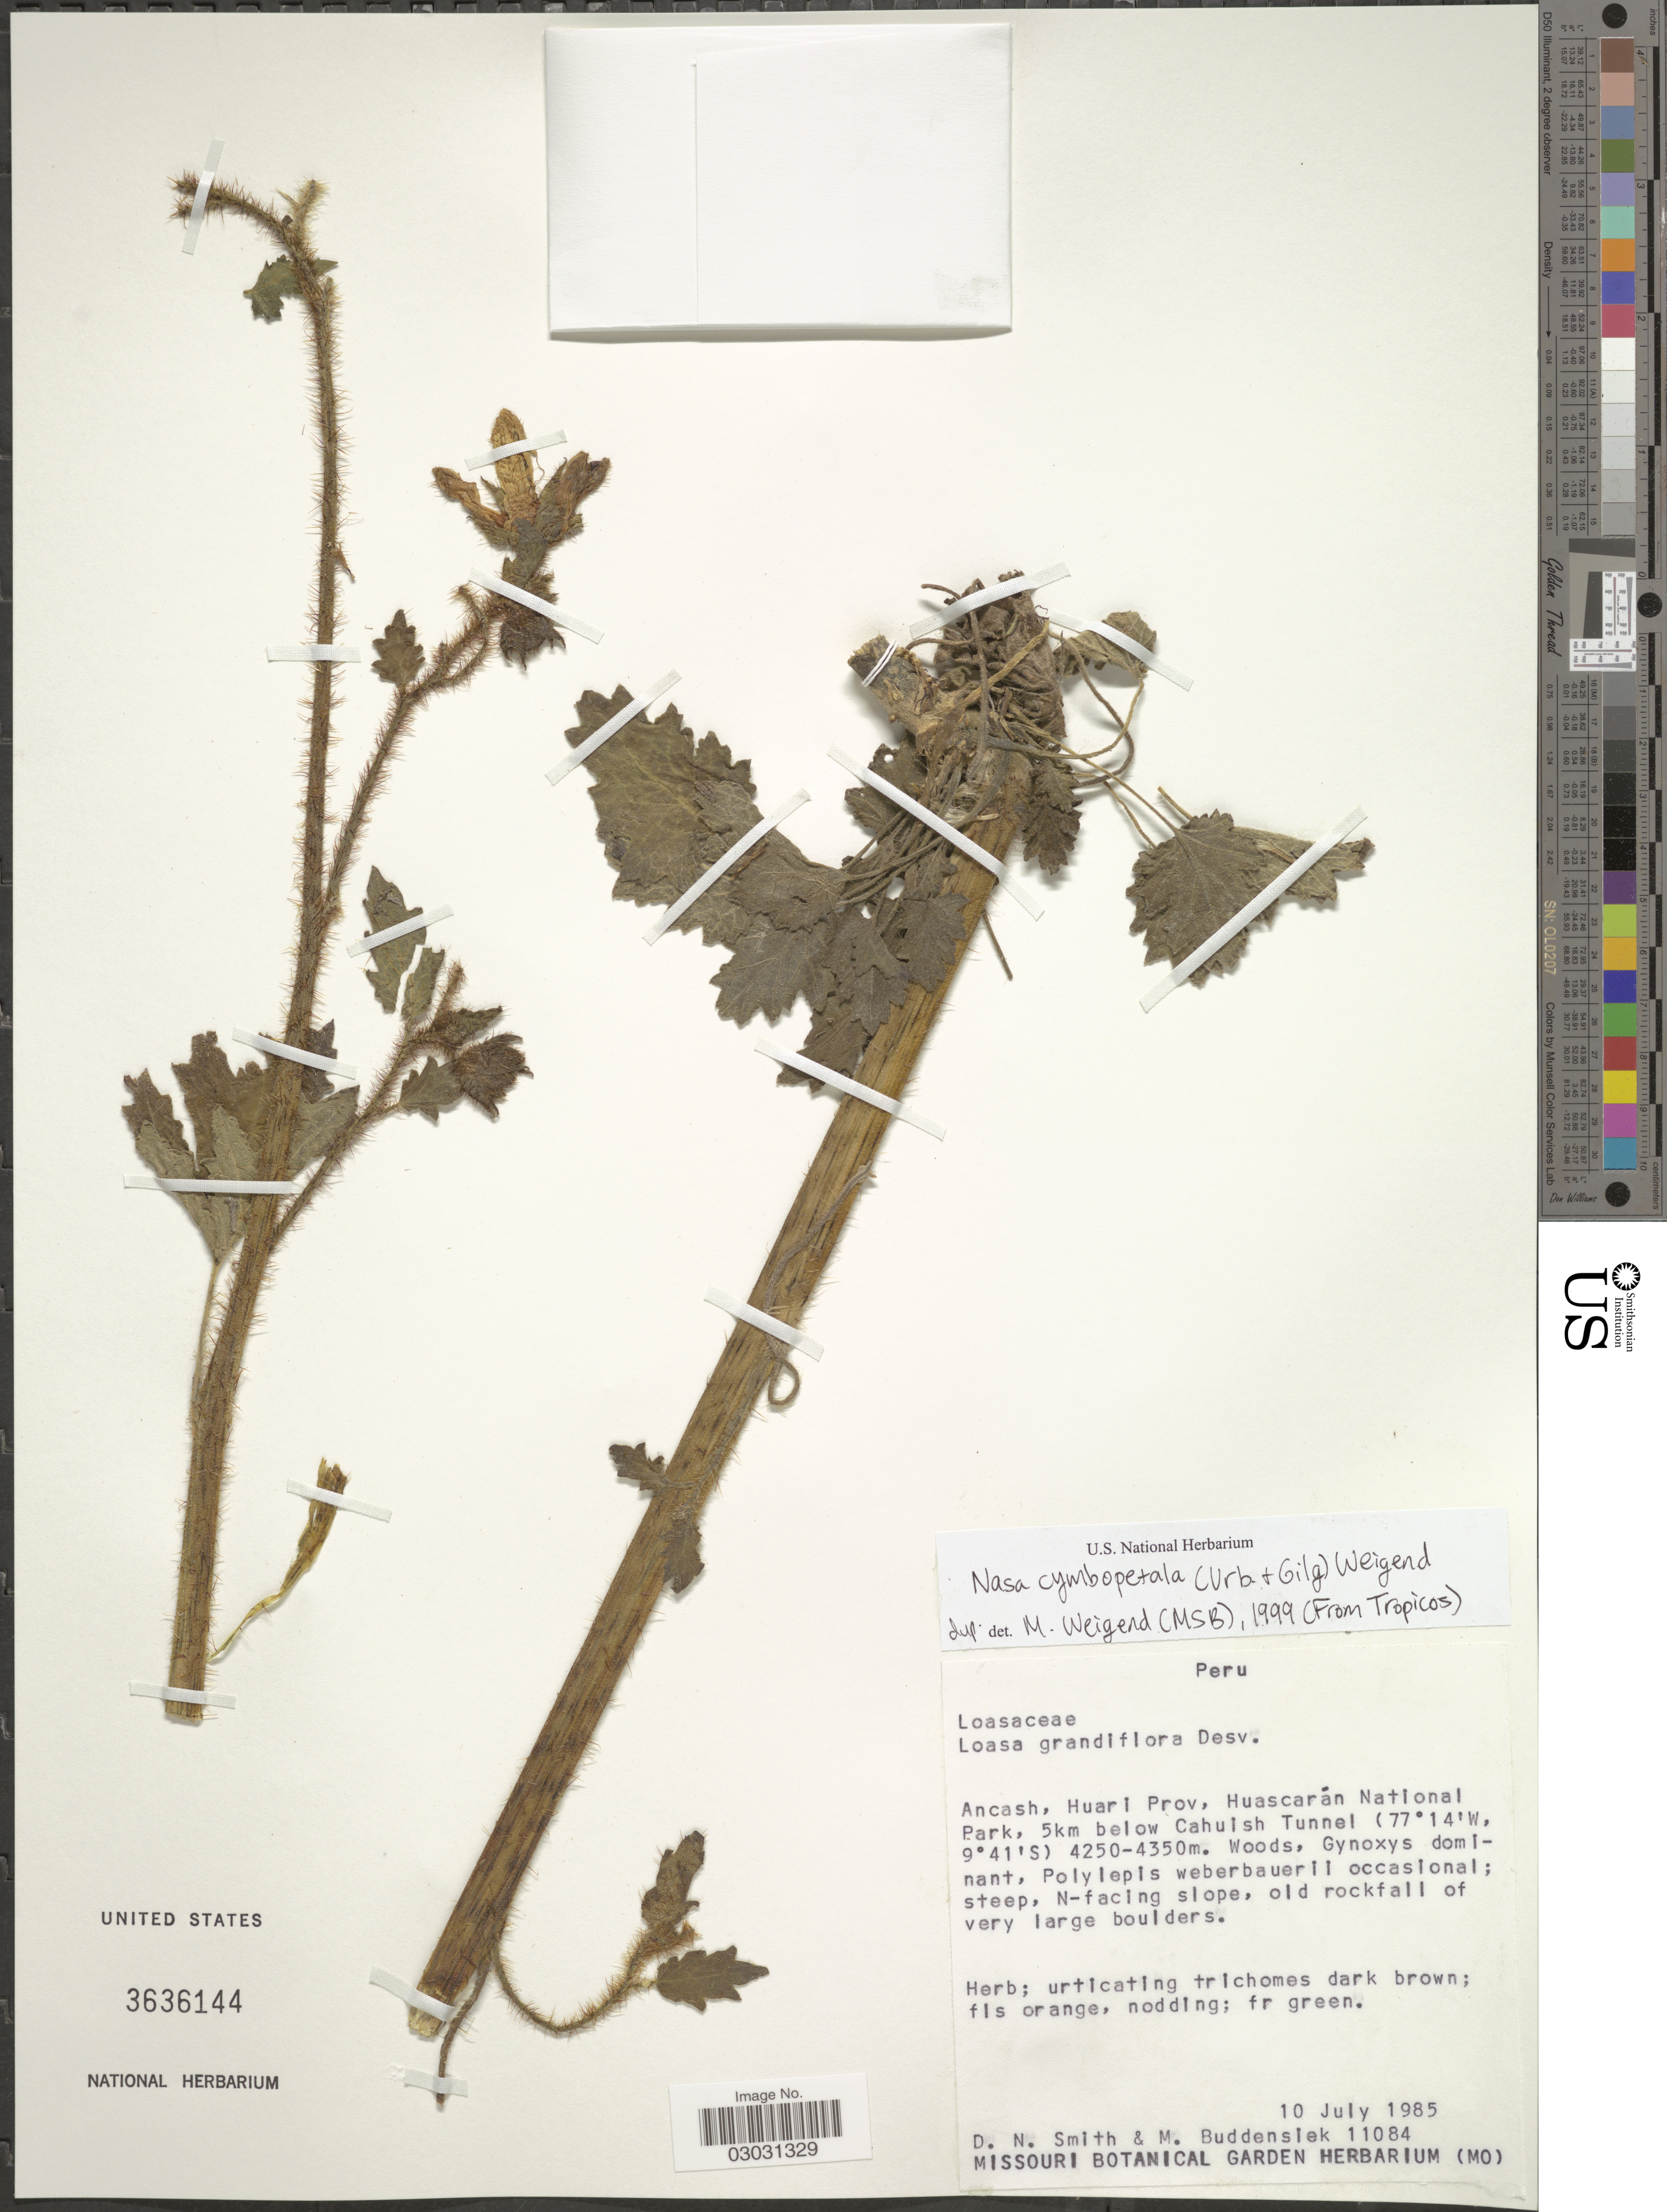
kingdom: Plantae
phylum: Tracheophyta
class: Magnoliopsida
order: Cornales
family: Loasaceae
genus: Nasa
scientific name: Nasa cymbopetala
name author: (Urb. & Gilg) Weigend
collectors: D. Smith & M. Buddensiek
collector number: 11084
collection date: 1985-07-10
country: Peru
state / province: Ancash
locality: Huari Prov, Huascarán National Park, 5km below Cahuish Tunnel.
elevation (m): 4250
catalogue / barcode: US 3636144